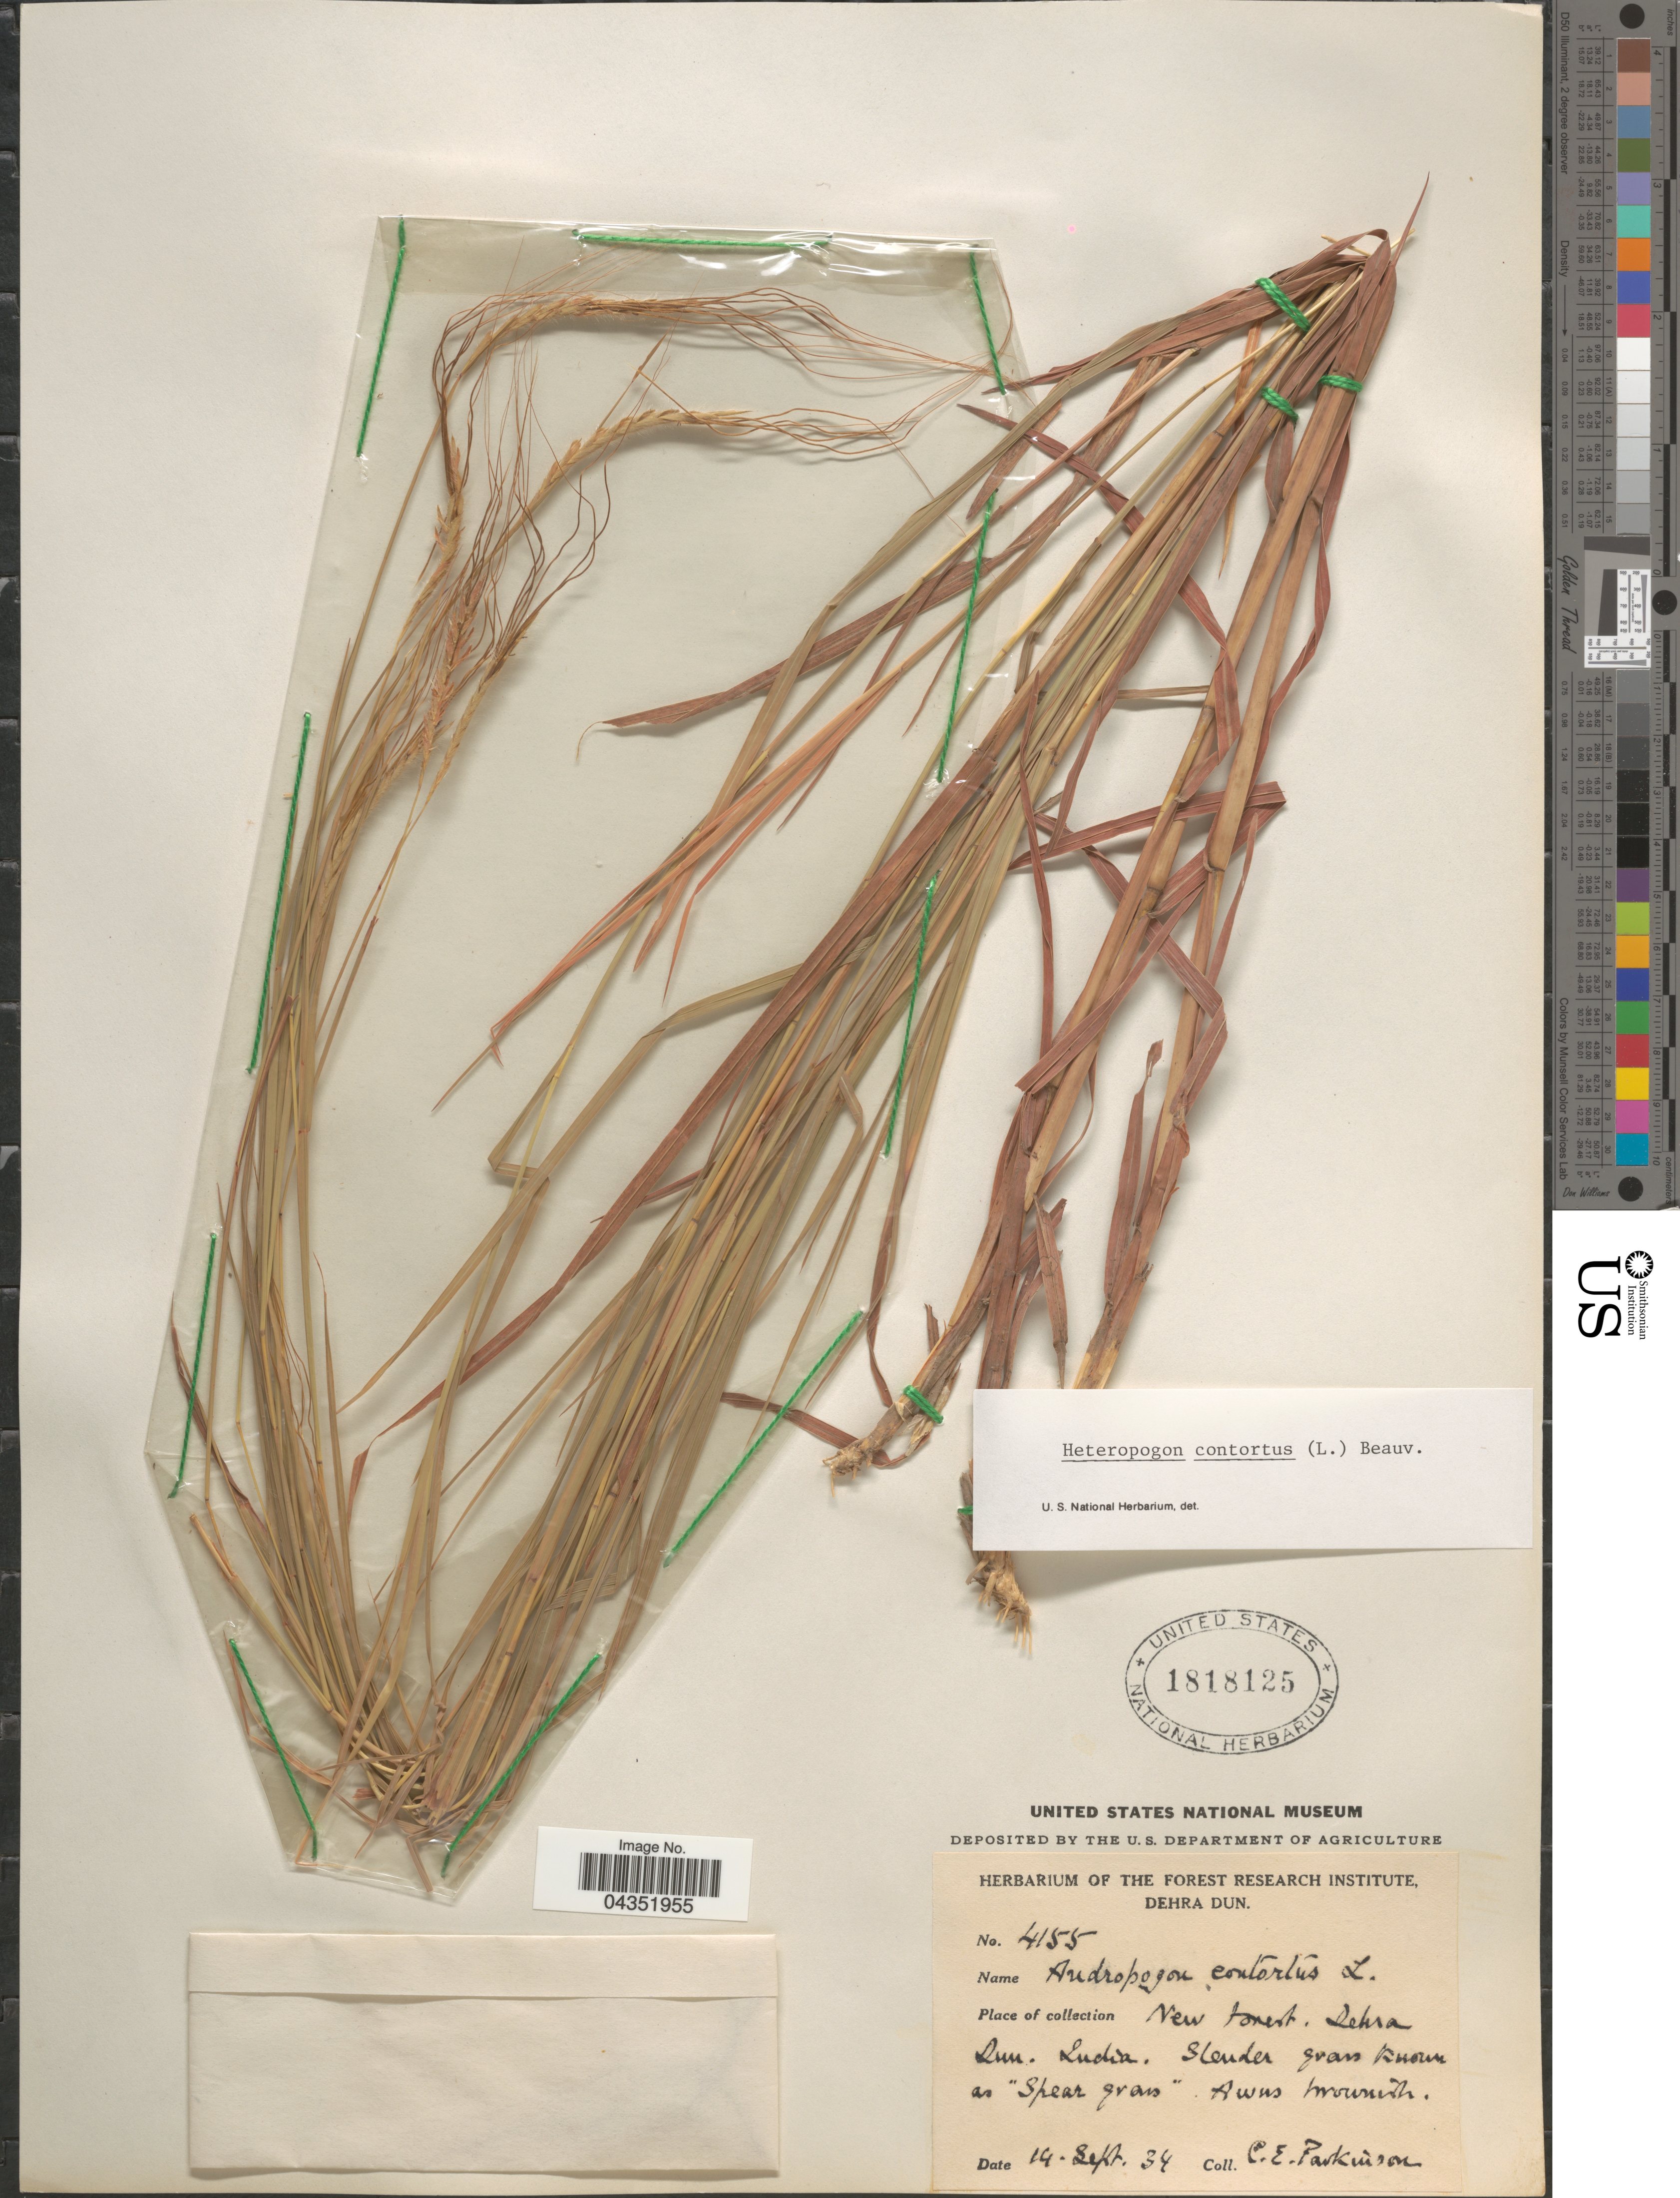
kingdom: Plantae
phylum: Tracheophyta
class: Liliopsida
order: Poales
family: Poaceae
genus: Heteropogon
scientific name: Heteropogon contortus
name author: (L.) P. Beauv. ex Roem. & Schult.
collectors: C. E. Parkinson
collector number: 4155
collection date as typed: Transcribed d/m/y: 14/9/34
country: India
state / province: Uttarakhand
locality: New forest, Dehra Dun.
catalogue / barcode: US 1818125